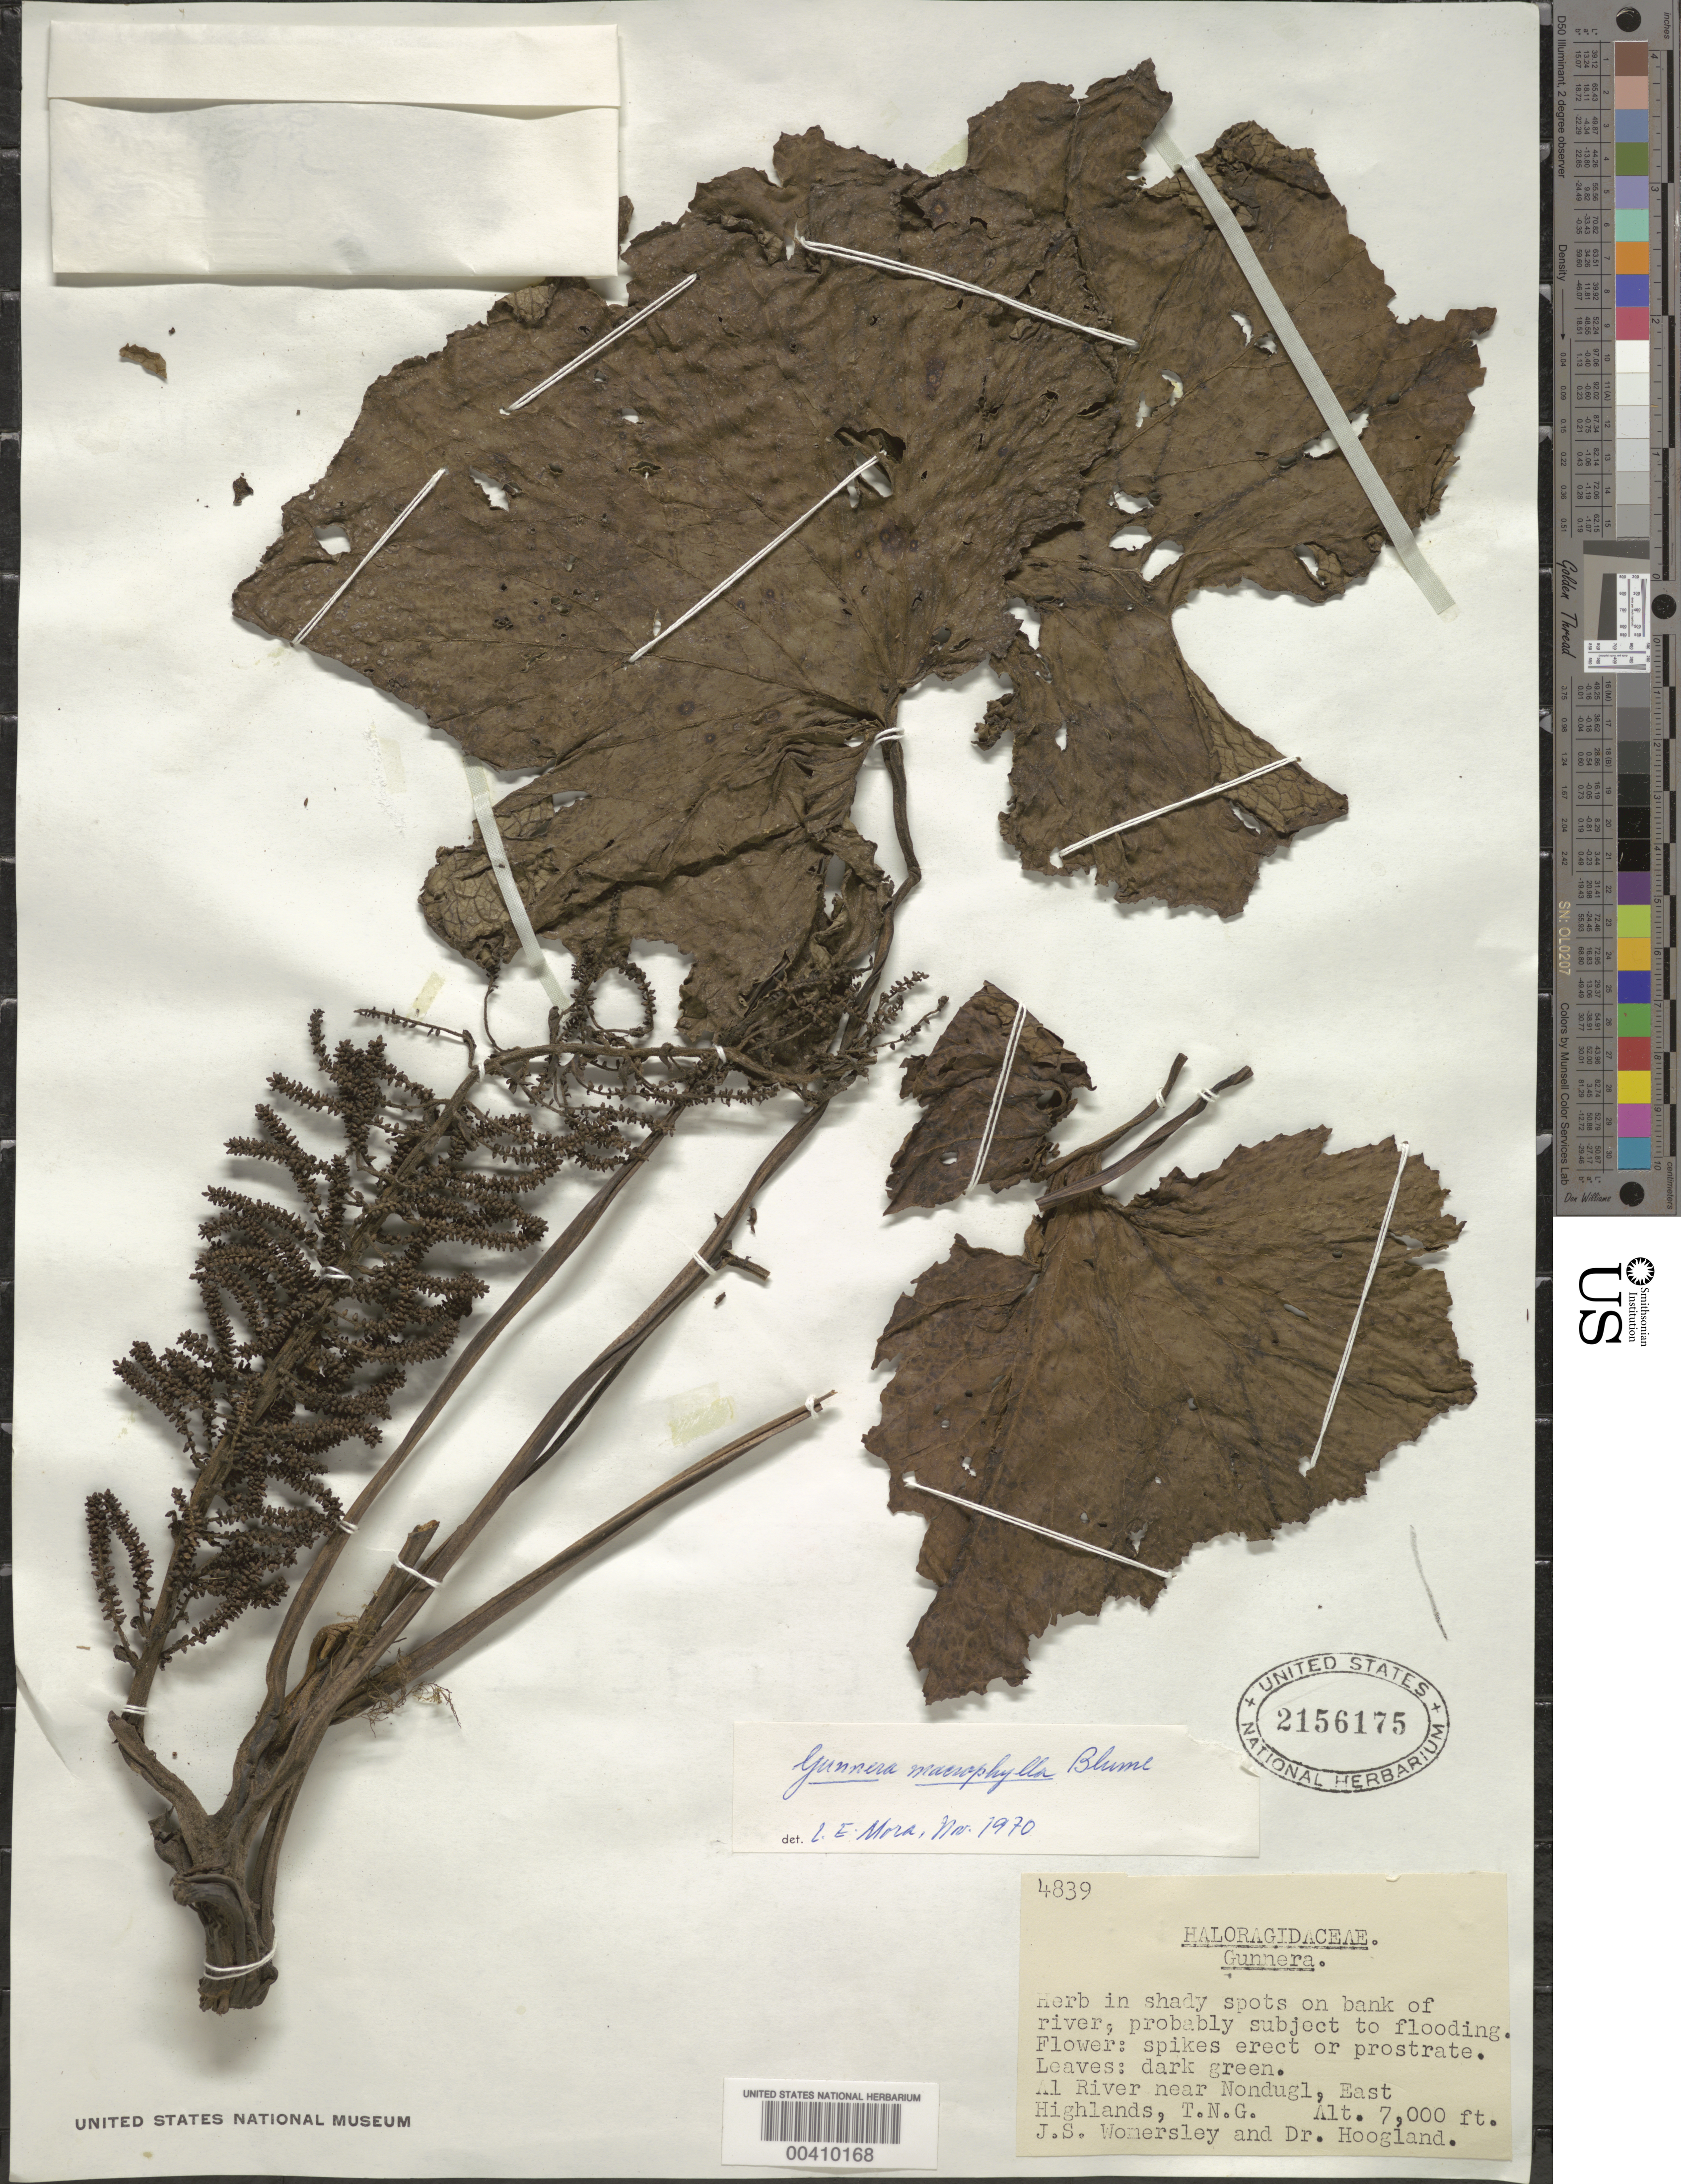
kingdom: Plantae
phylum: Tracheophyta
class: Magnoliopsida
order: Gunnerales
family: Gunneraceae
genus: Gunnera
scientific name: Gunnera macrophylla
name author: Blume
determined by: Mora-Osejo, L. E.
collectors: J. S. Womersley & R. D. Hoogland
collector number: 4839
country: Papua New Guinea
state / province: Eastern Highlands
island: New Guinea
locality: Al River near Nondugl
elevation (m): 2133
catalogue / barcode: US 2156175